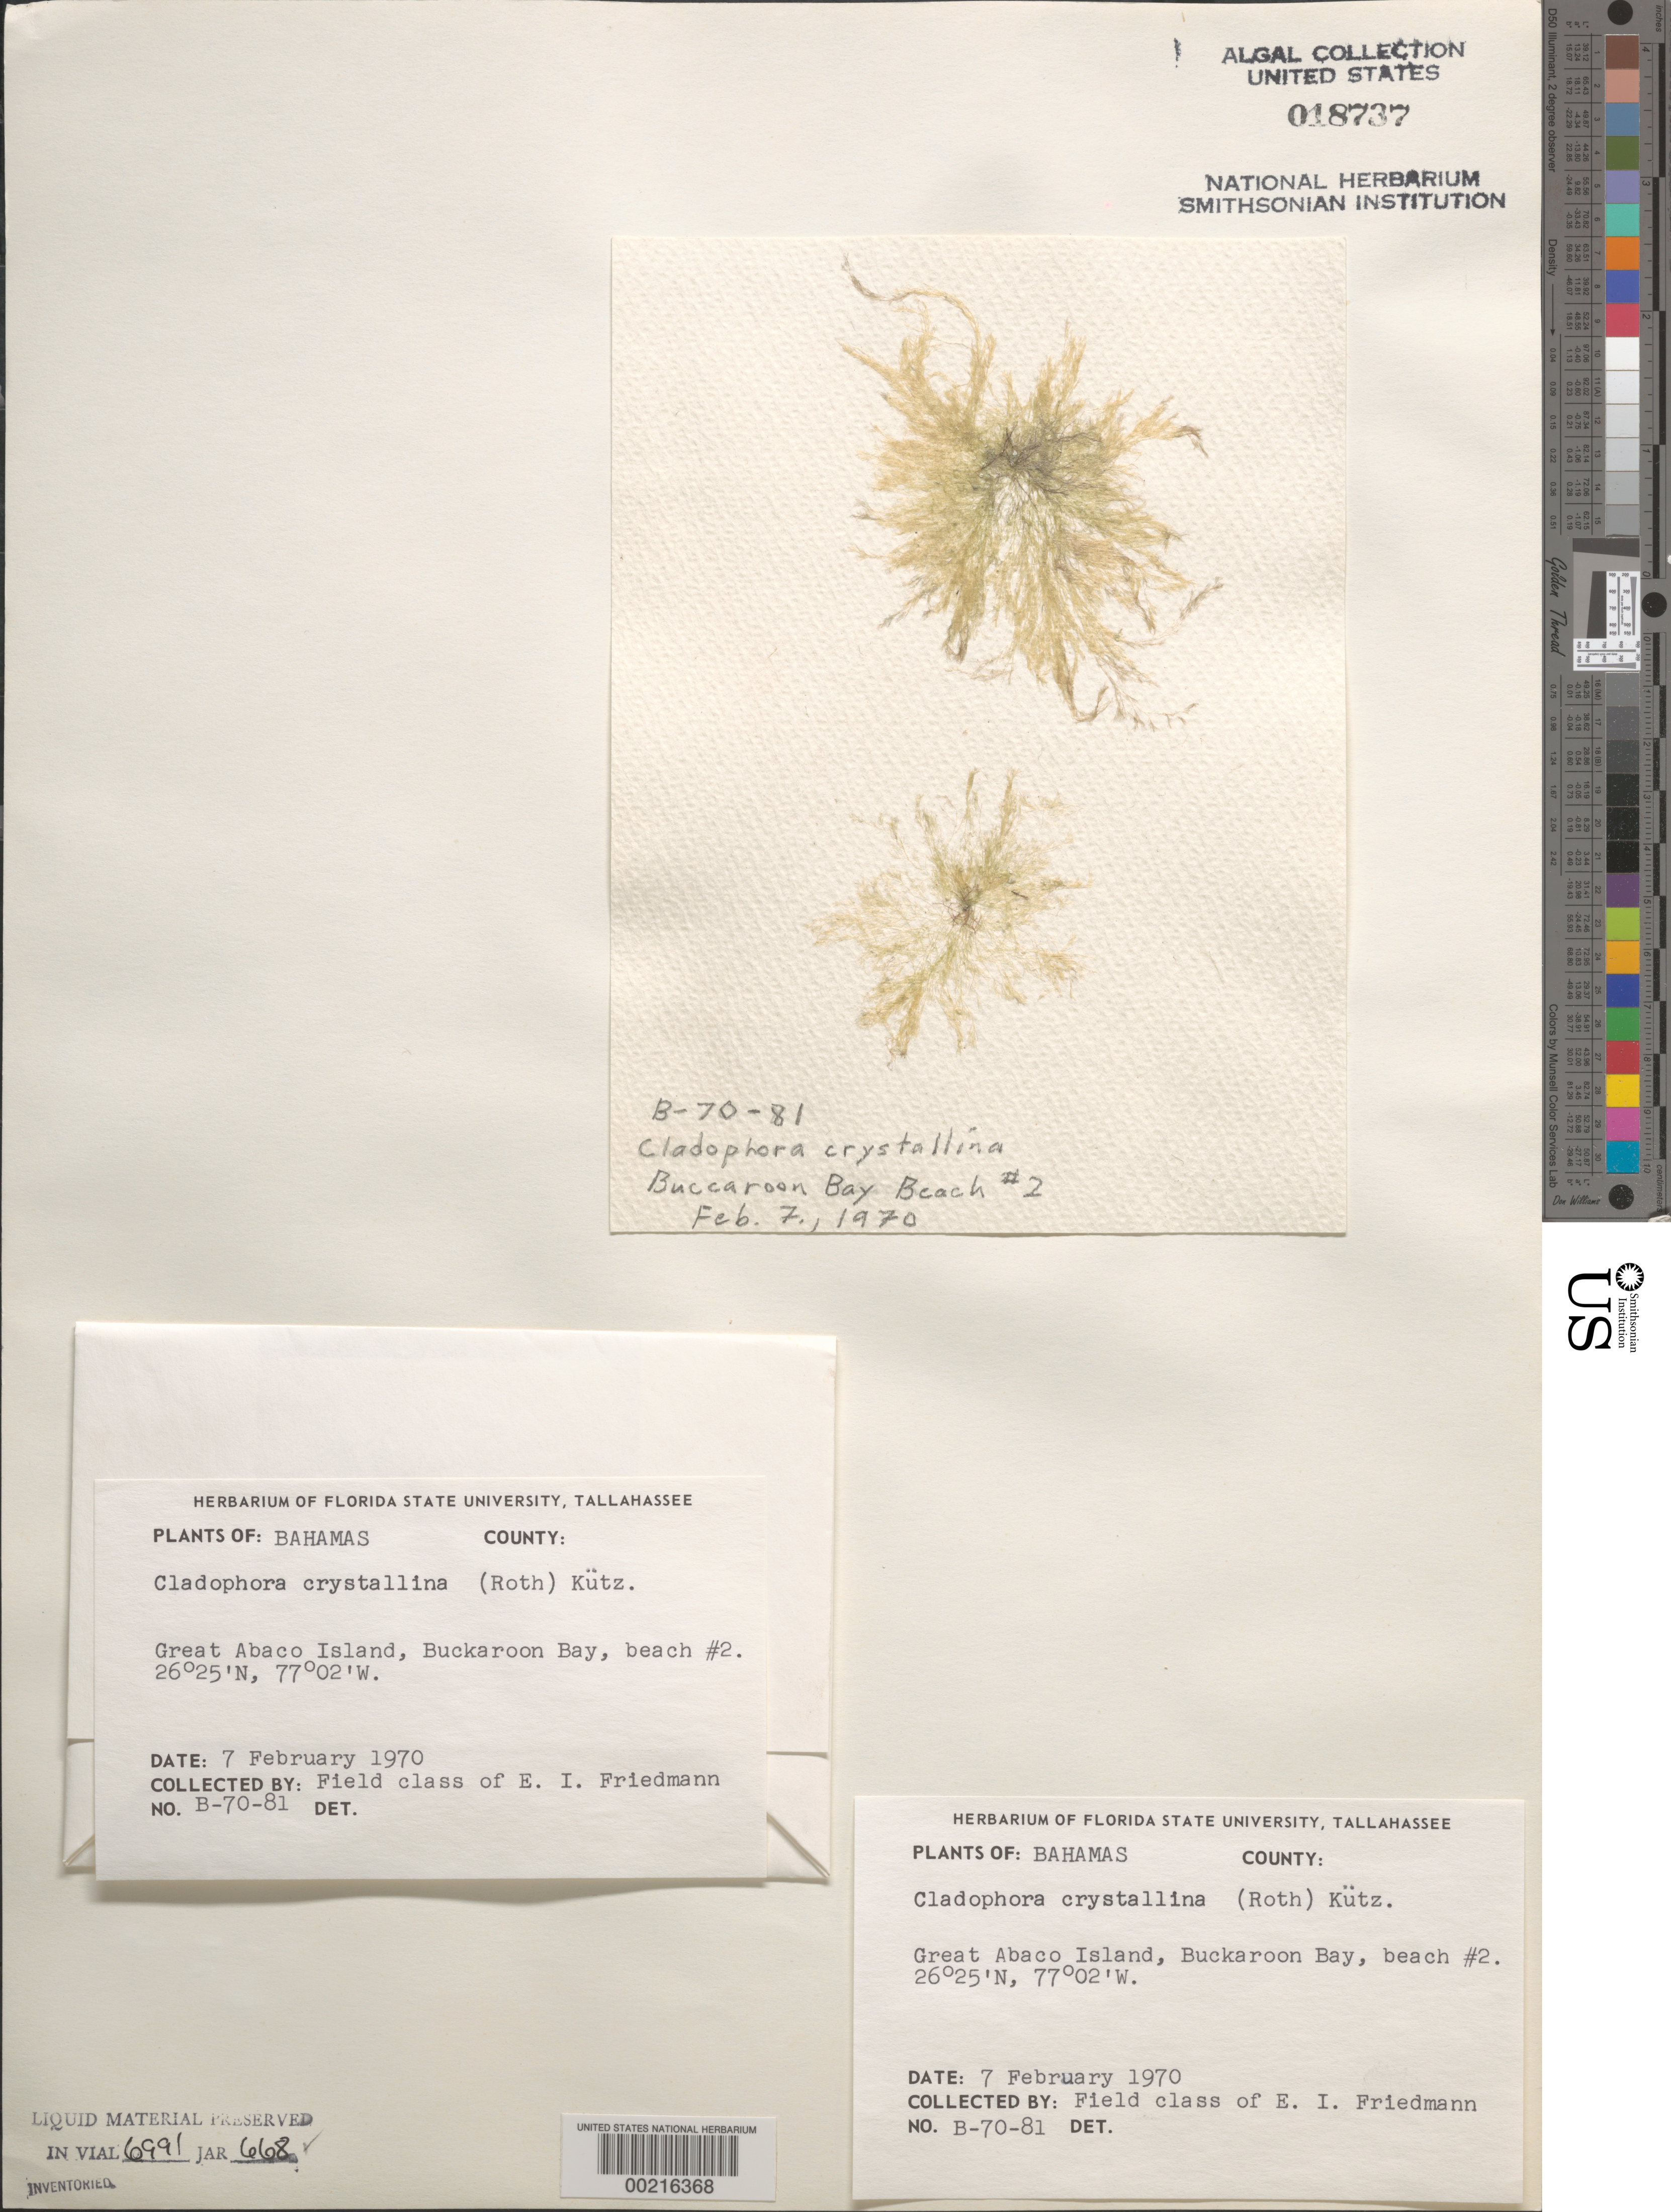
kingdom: Plantae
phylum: Chlorophyta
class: Ulvophyceae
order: Cladophorales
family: Cladophoraceae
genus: Cladophora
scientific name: Cladophora crystallina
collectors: E. Friedmann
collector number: B-70-81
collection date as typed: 07 Feb 1970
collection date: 1970-02-07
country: Bahamas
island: Great Abaco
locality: Buckaroon Bay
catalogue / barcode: US 18737